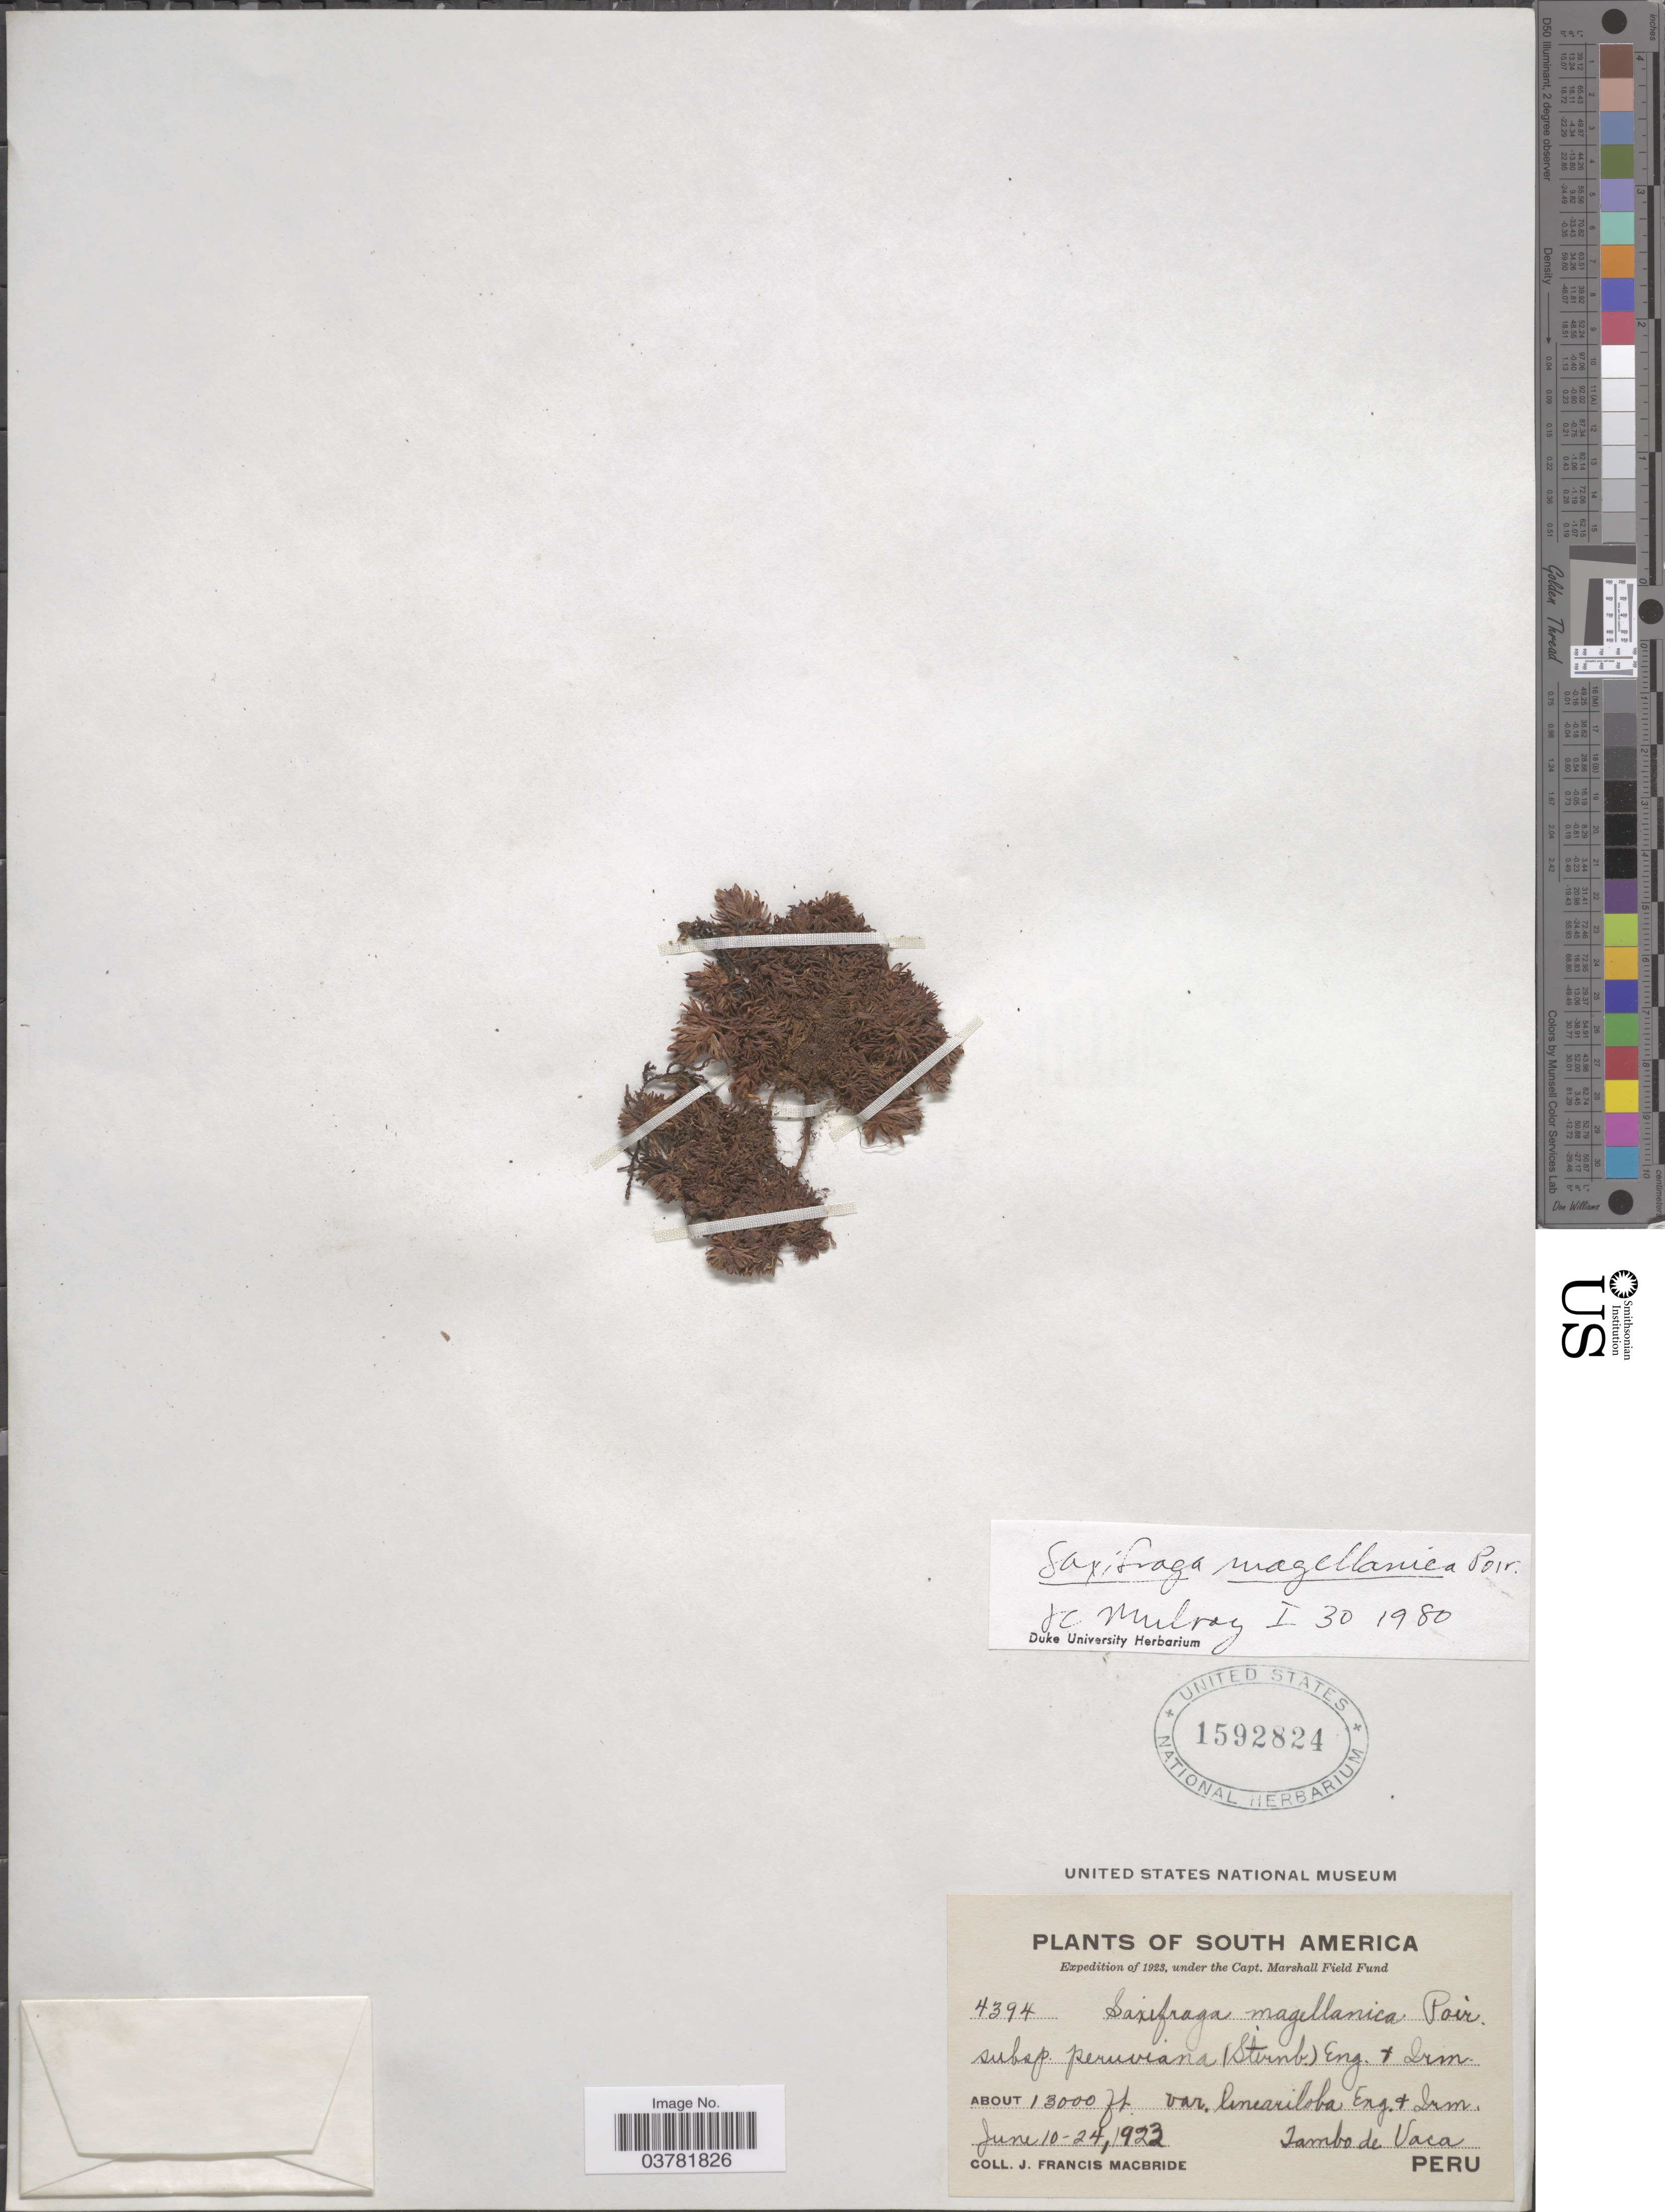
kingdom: Plantae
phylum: Tracheophyta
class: Magnoliopsida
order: Saxifragales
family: Saxifragaceae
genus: Saxifraga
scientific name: Saxifraga magellanica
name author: Poir.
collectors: J. F. Macbride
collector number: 4394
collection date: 1923-06-10/1923-06-24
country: Peru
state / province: Huánuco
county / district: Huánuco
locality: Expedition of 1923. Tambo de Vacas.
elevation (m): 396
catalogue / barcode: US 1592824